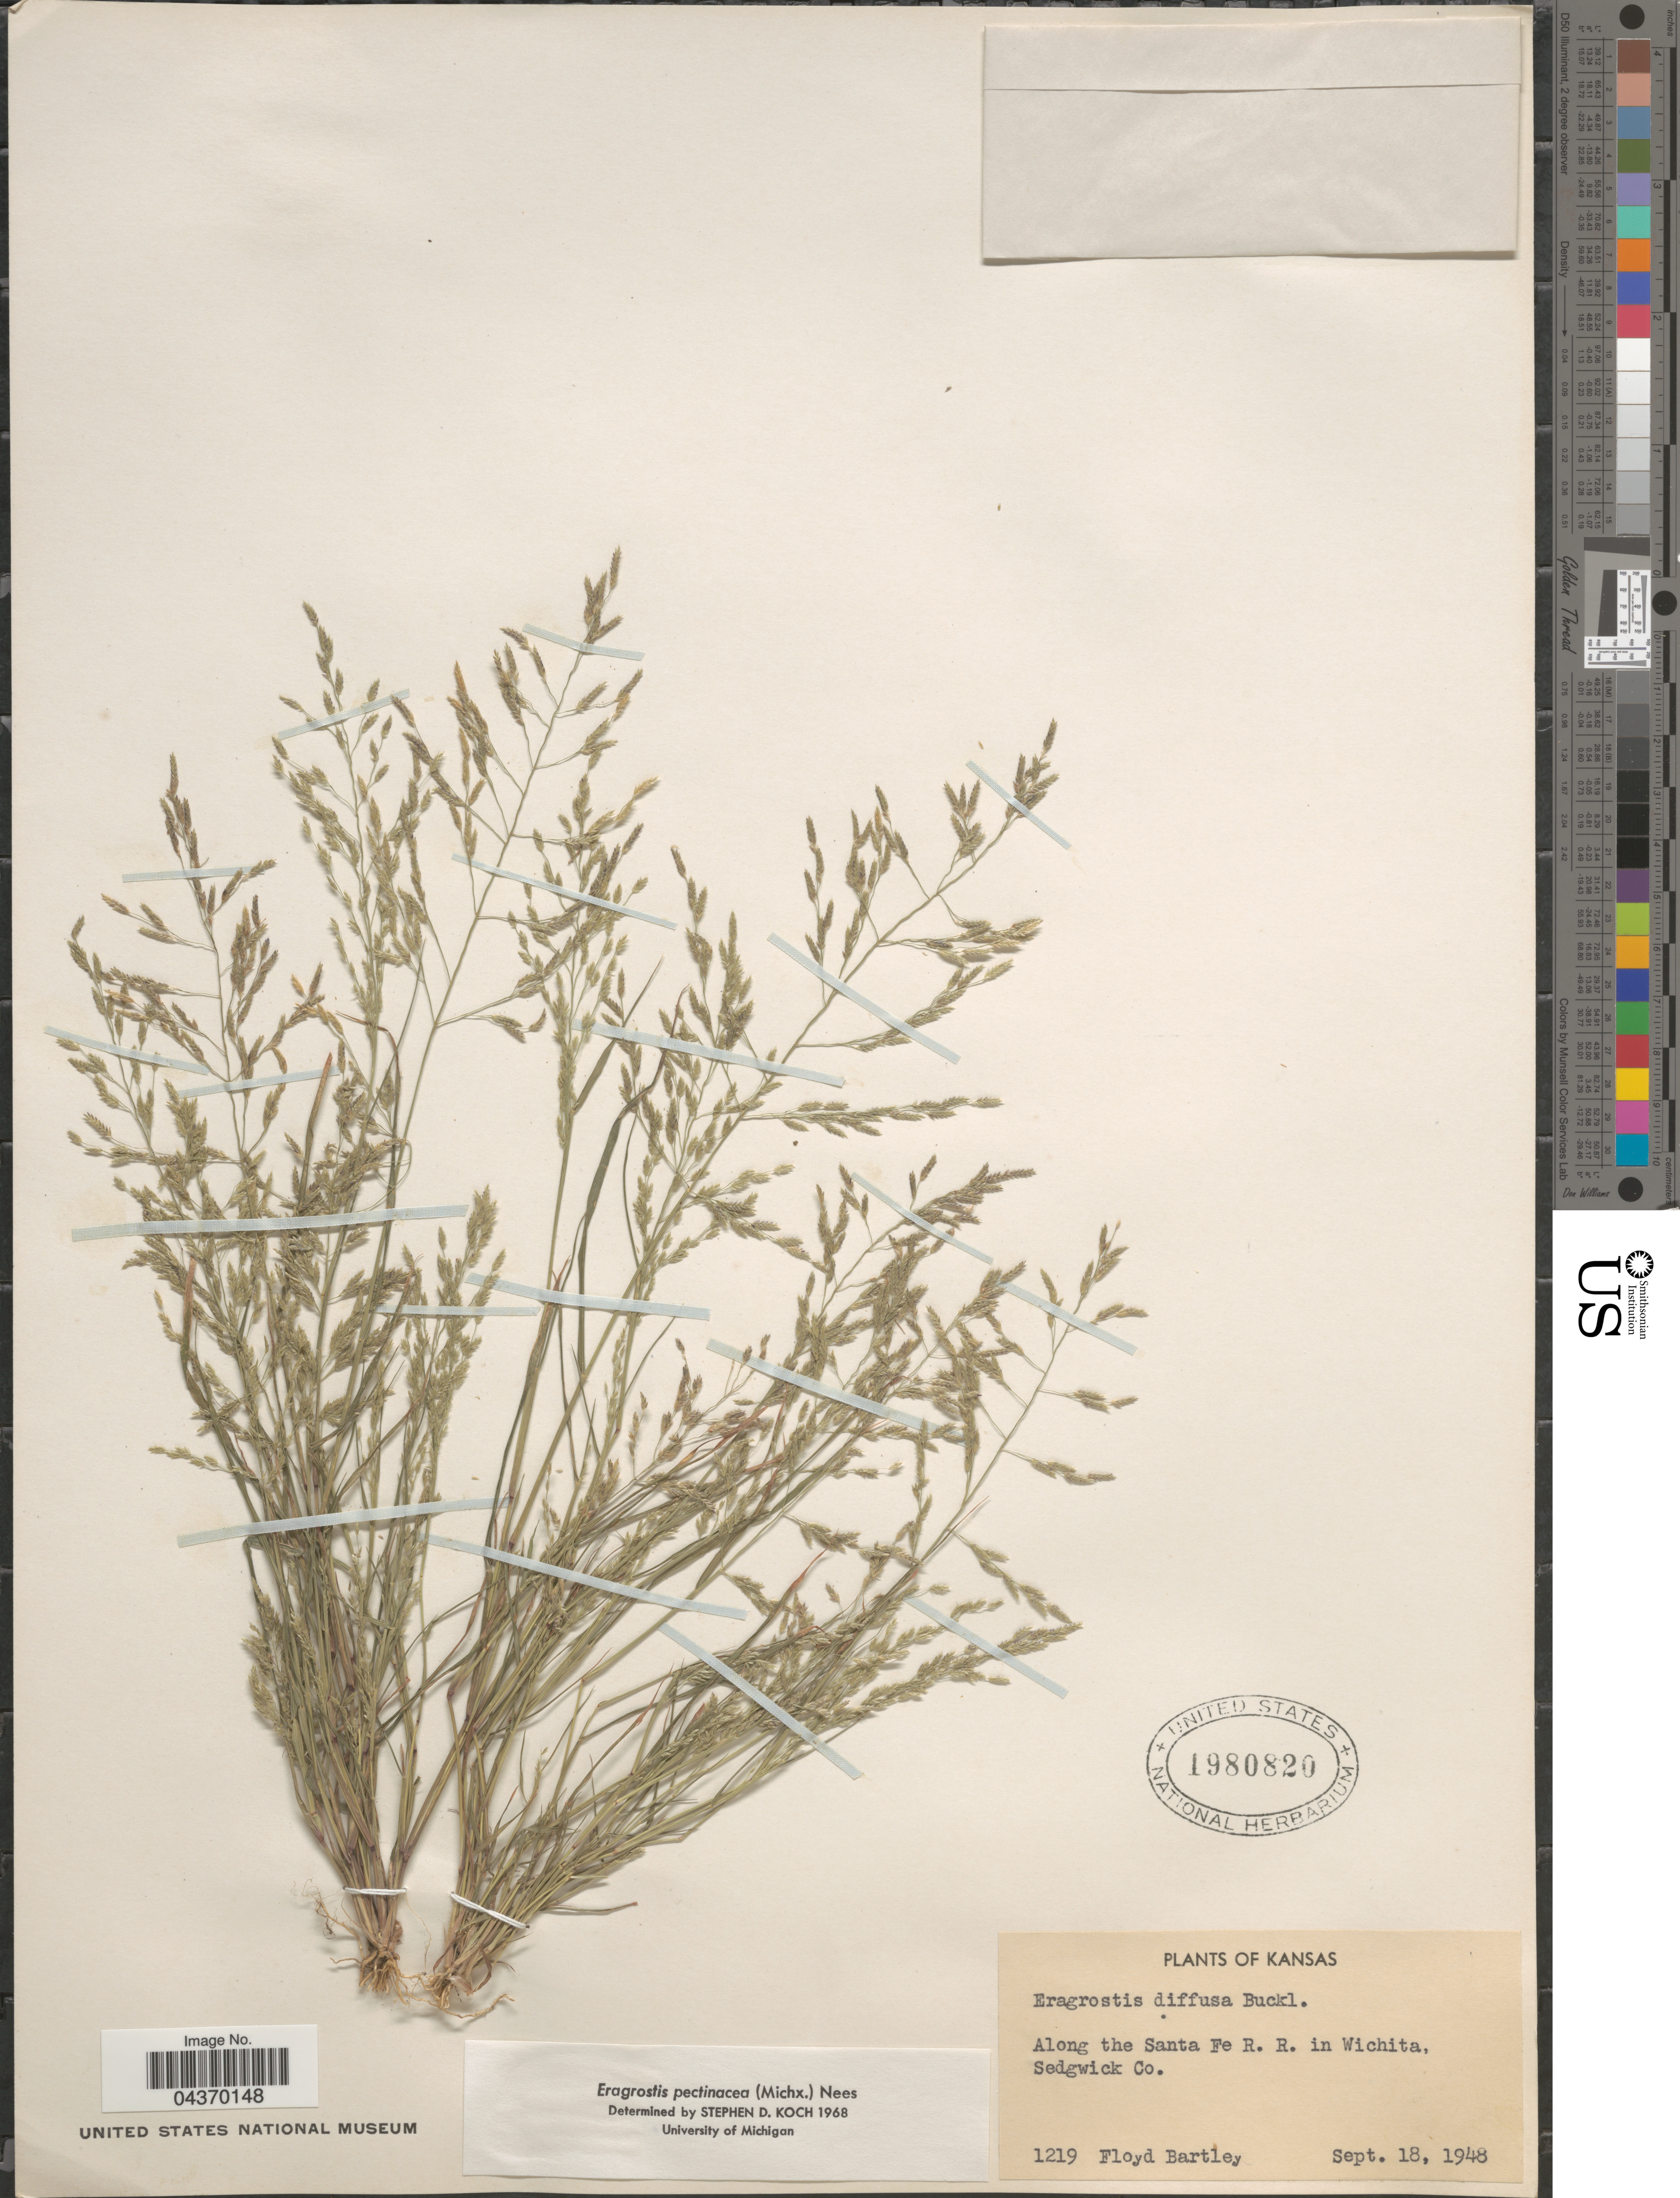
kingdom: Plantae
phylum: Tracheophyta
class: Liliopsida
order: Poales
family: Poaceae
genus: Eragrostis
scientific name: Eragrostis pectinacea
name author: (Michx.) Nees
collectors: F. Bartley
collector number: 1219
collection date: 1948-09-18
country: United States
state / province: Kansas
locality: Along the Santa Fe R. R. in Wichita, Sedgwick Co.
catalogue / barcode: US 1980820